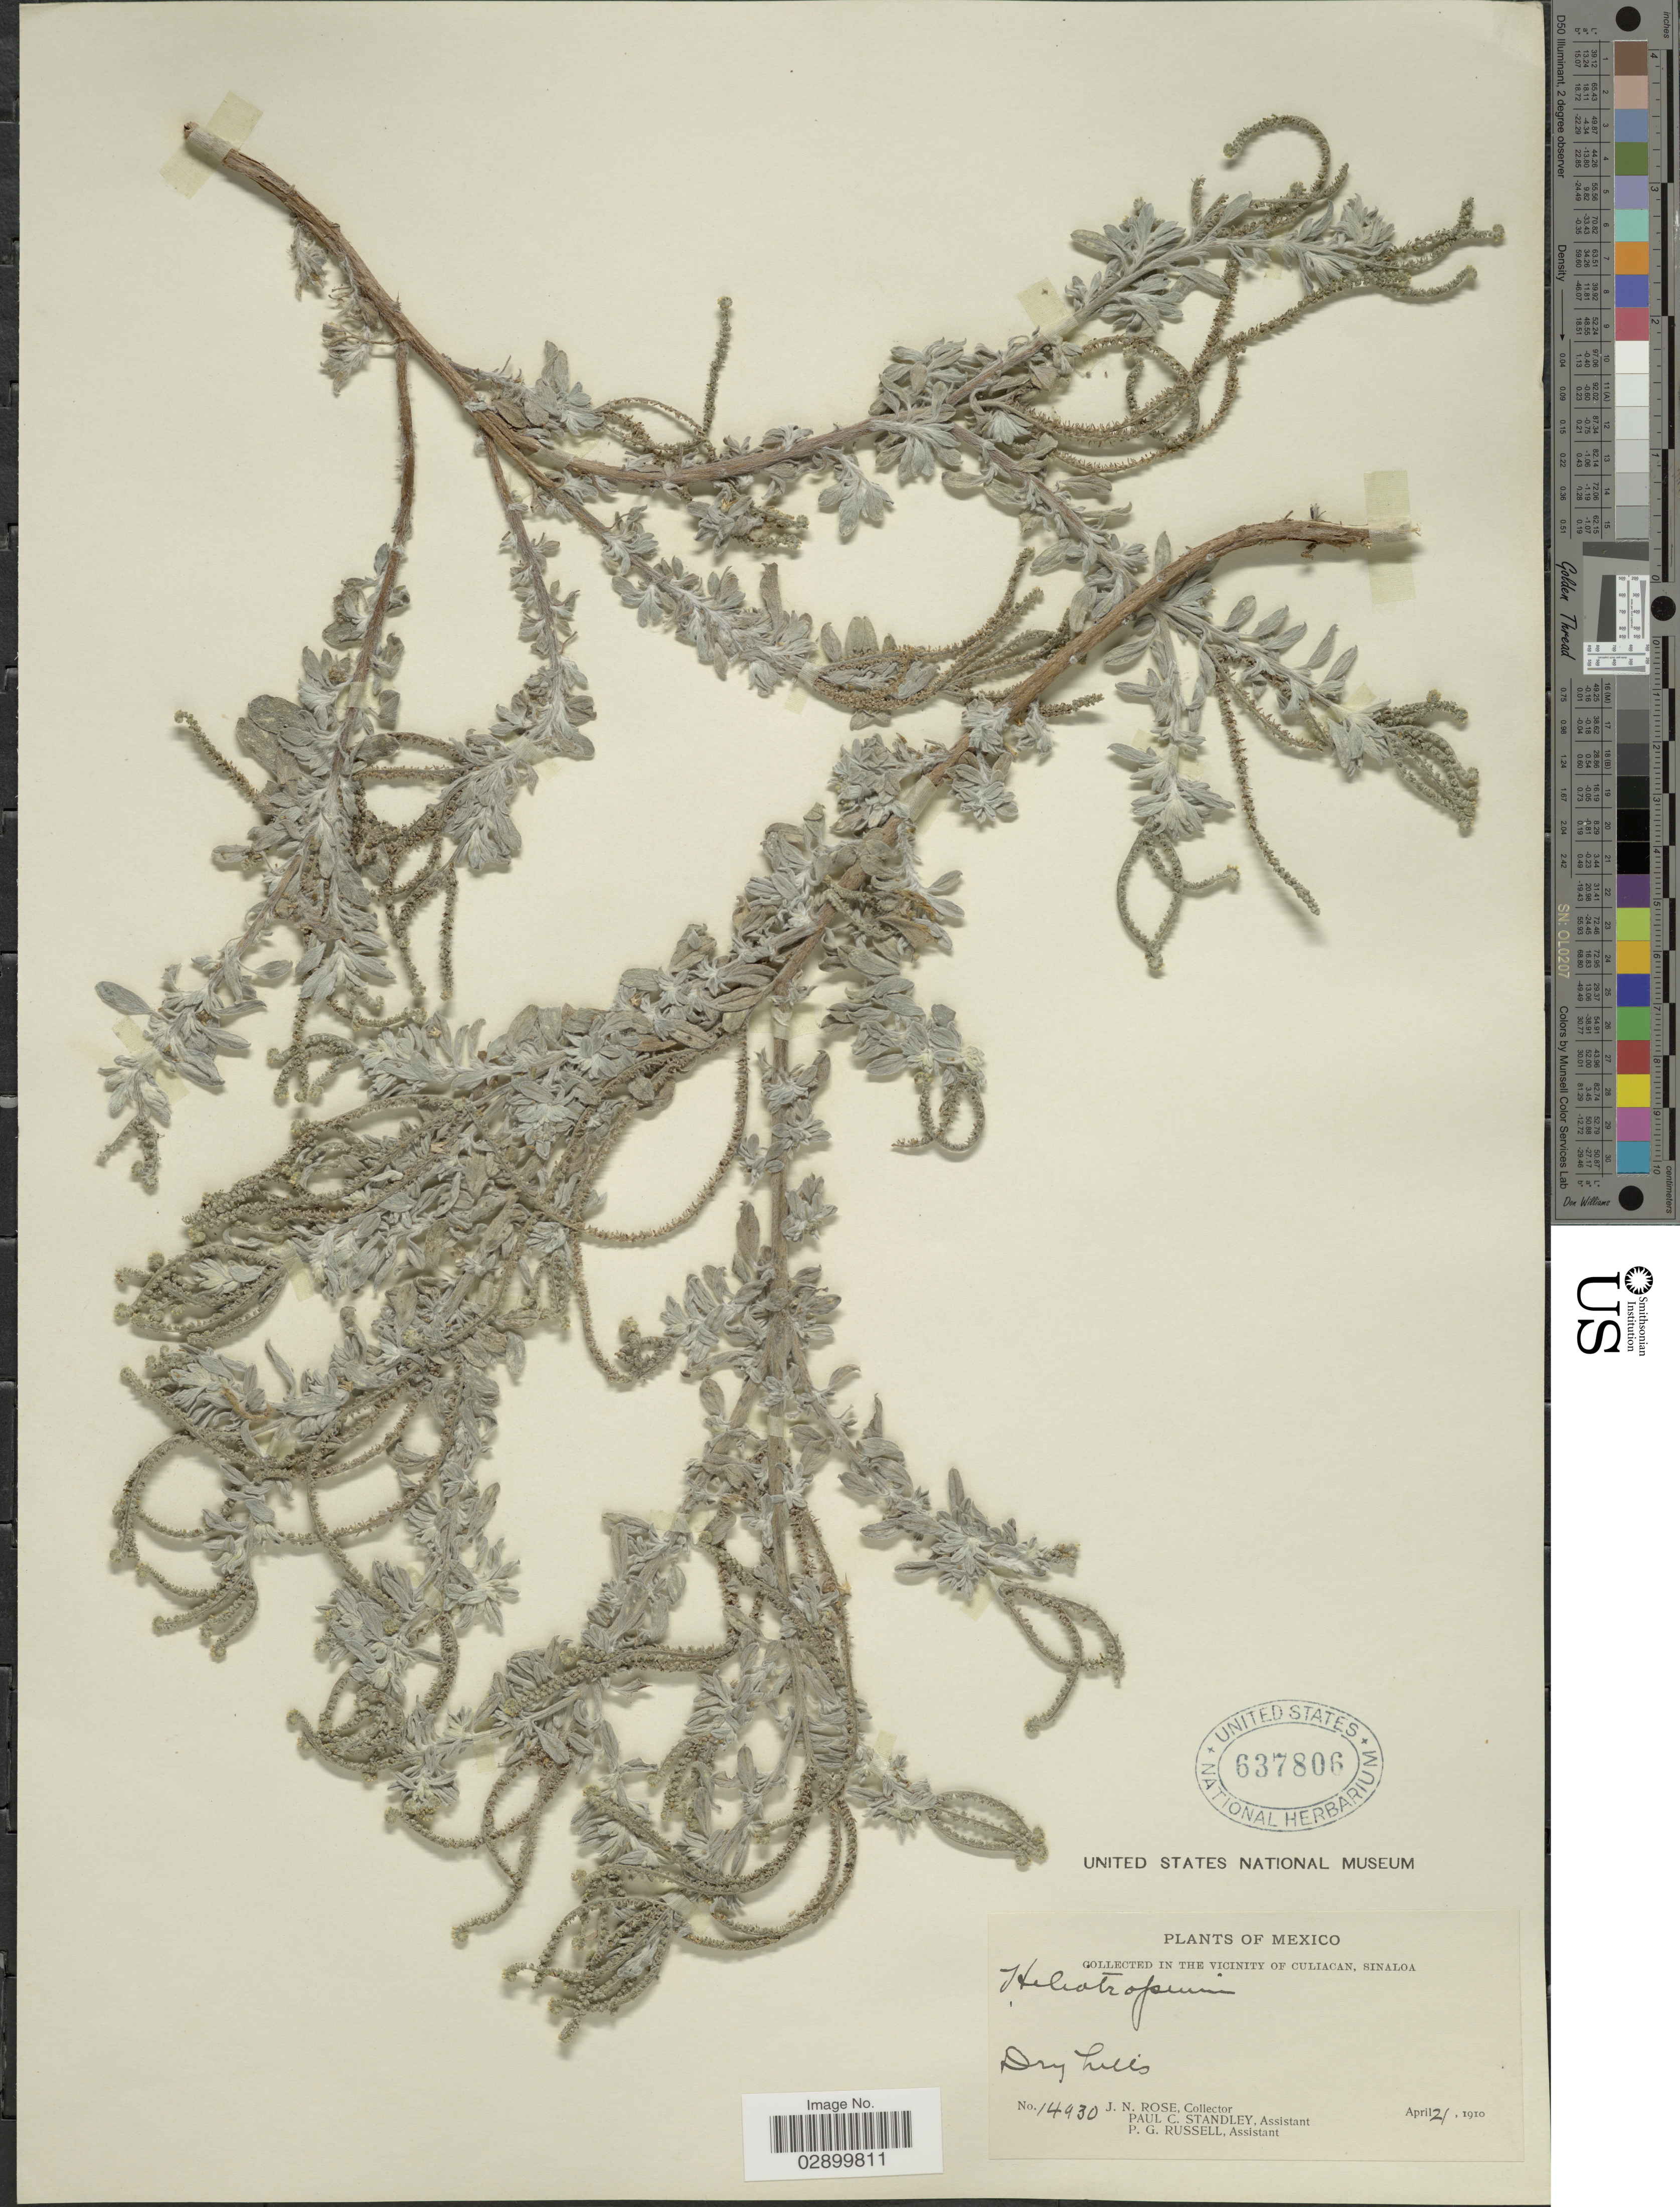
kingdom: Plantae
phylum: Tracheophyta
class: Magnoliopsida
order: Boraginales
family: Heliotropiaceae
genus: Heliotropium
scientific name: Heliotropium sp.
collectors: J. N. Rose, P. C. Standley & P. G. Russell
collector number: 14930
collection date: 1910-04-21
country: Mexico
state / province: Sinaloa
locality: Vicinity of Culiacan.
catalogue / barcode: US 637806